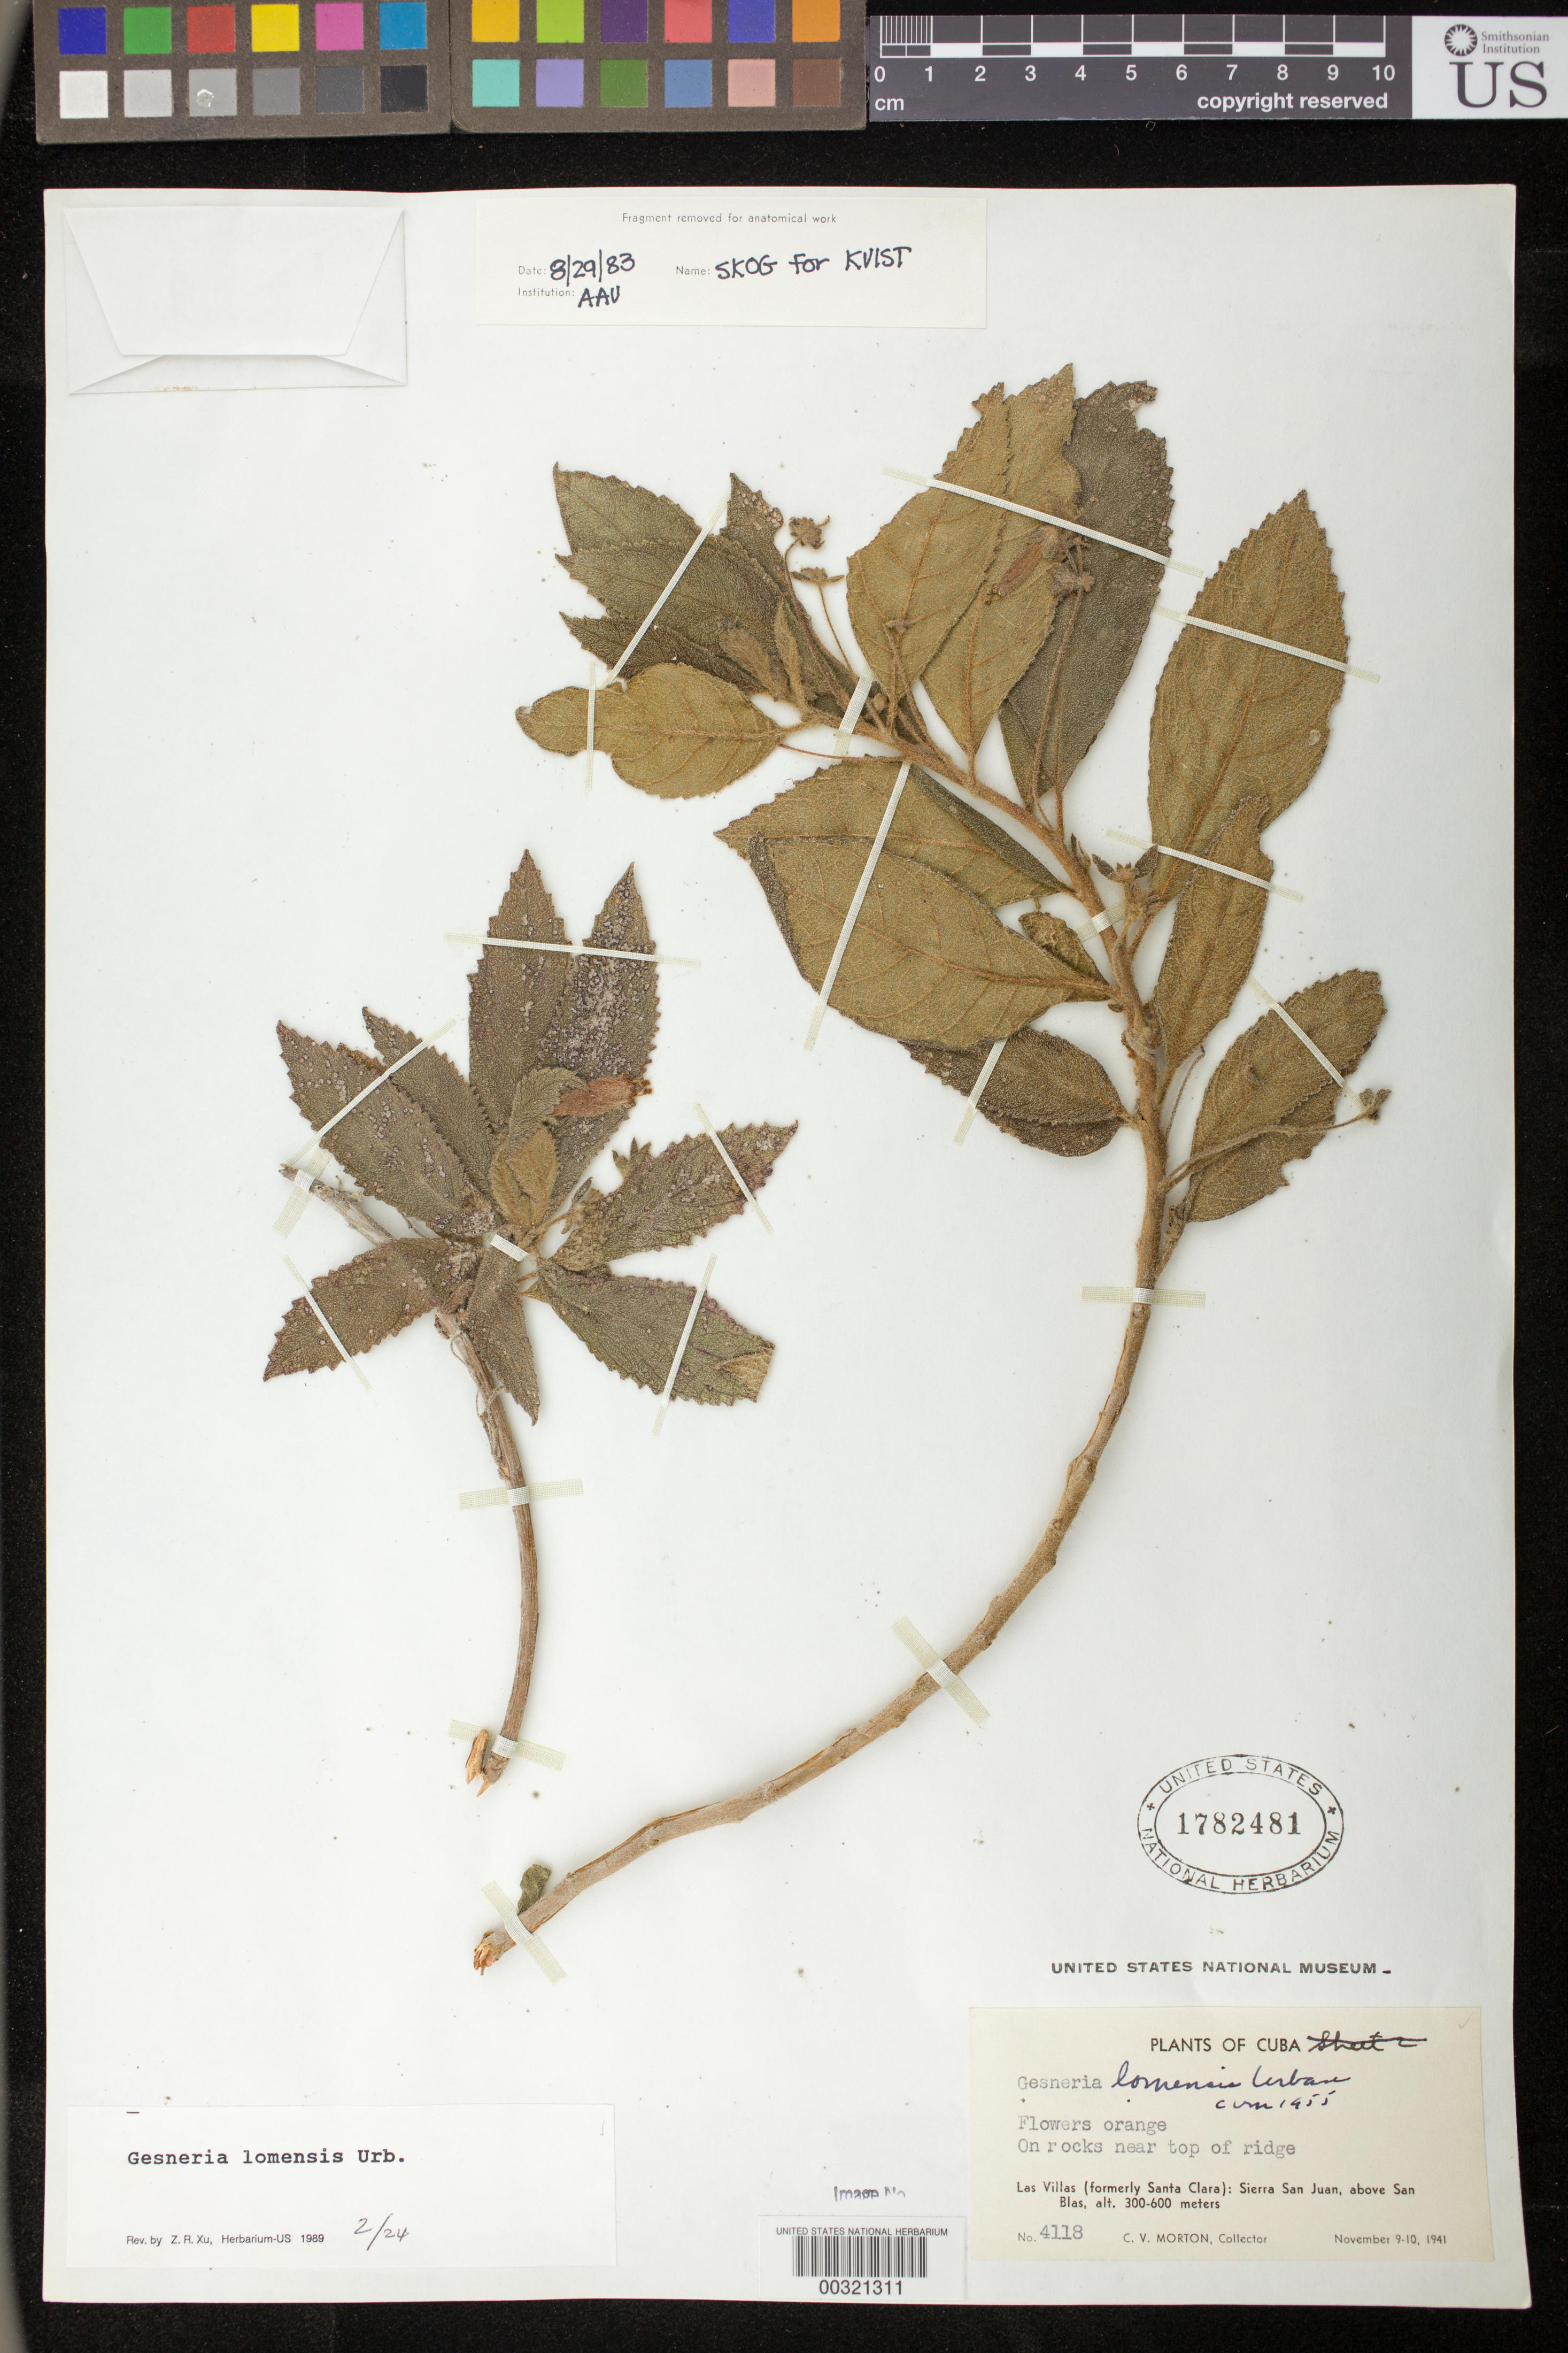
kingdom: Plantae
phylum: Tracheophyta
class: Magnoliopsida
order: Lamiales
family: Gesneriaceae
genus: Gesneria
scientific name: Gesneria lomensis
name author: Urb.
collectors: C. V. Morton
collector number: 4118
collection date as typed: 9-10 Nov 1941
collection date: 1941-11-09/1941-11-10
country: Cuba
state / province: Las Villas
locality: Sierra San Juan, above San Blas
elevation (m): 300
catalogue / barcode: US 1782481